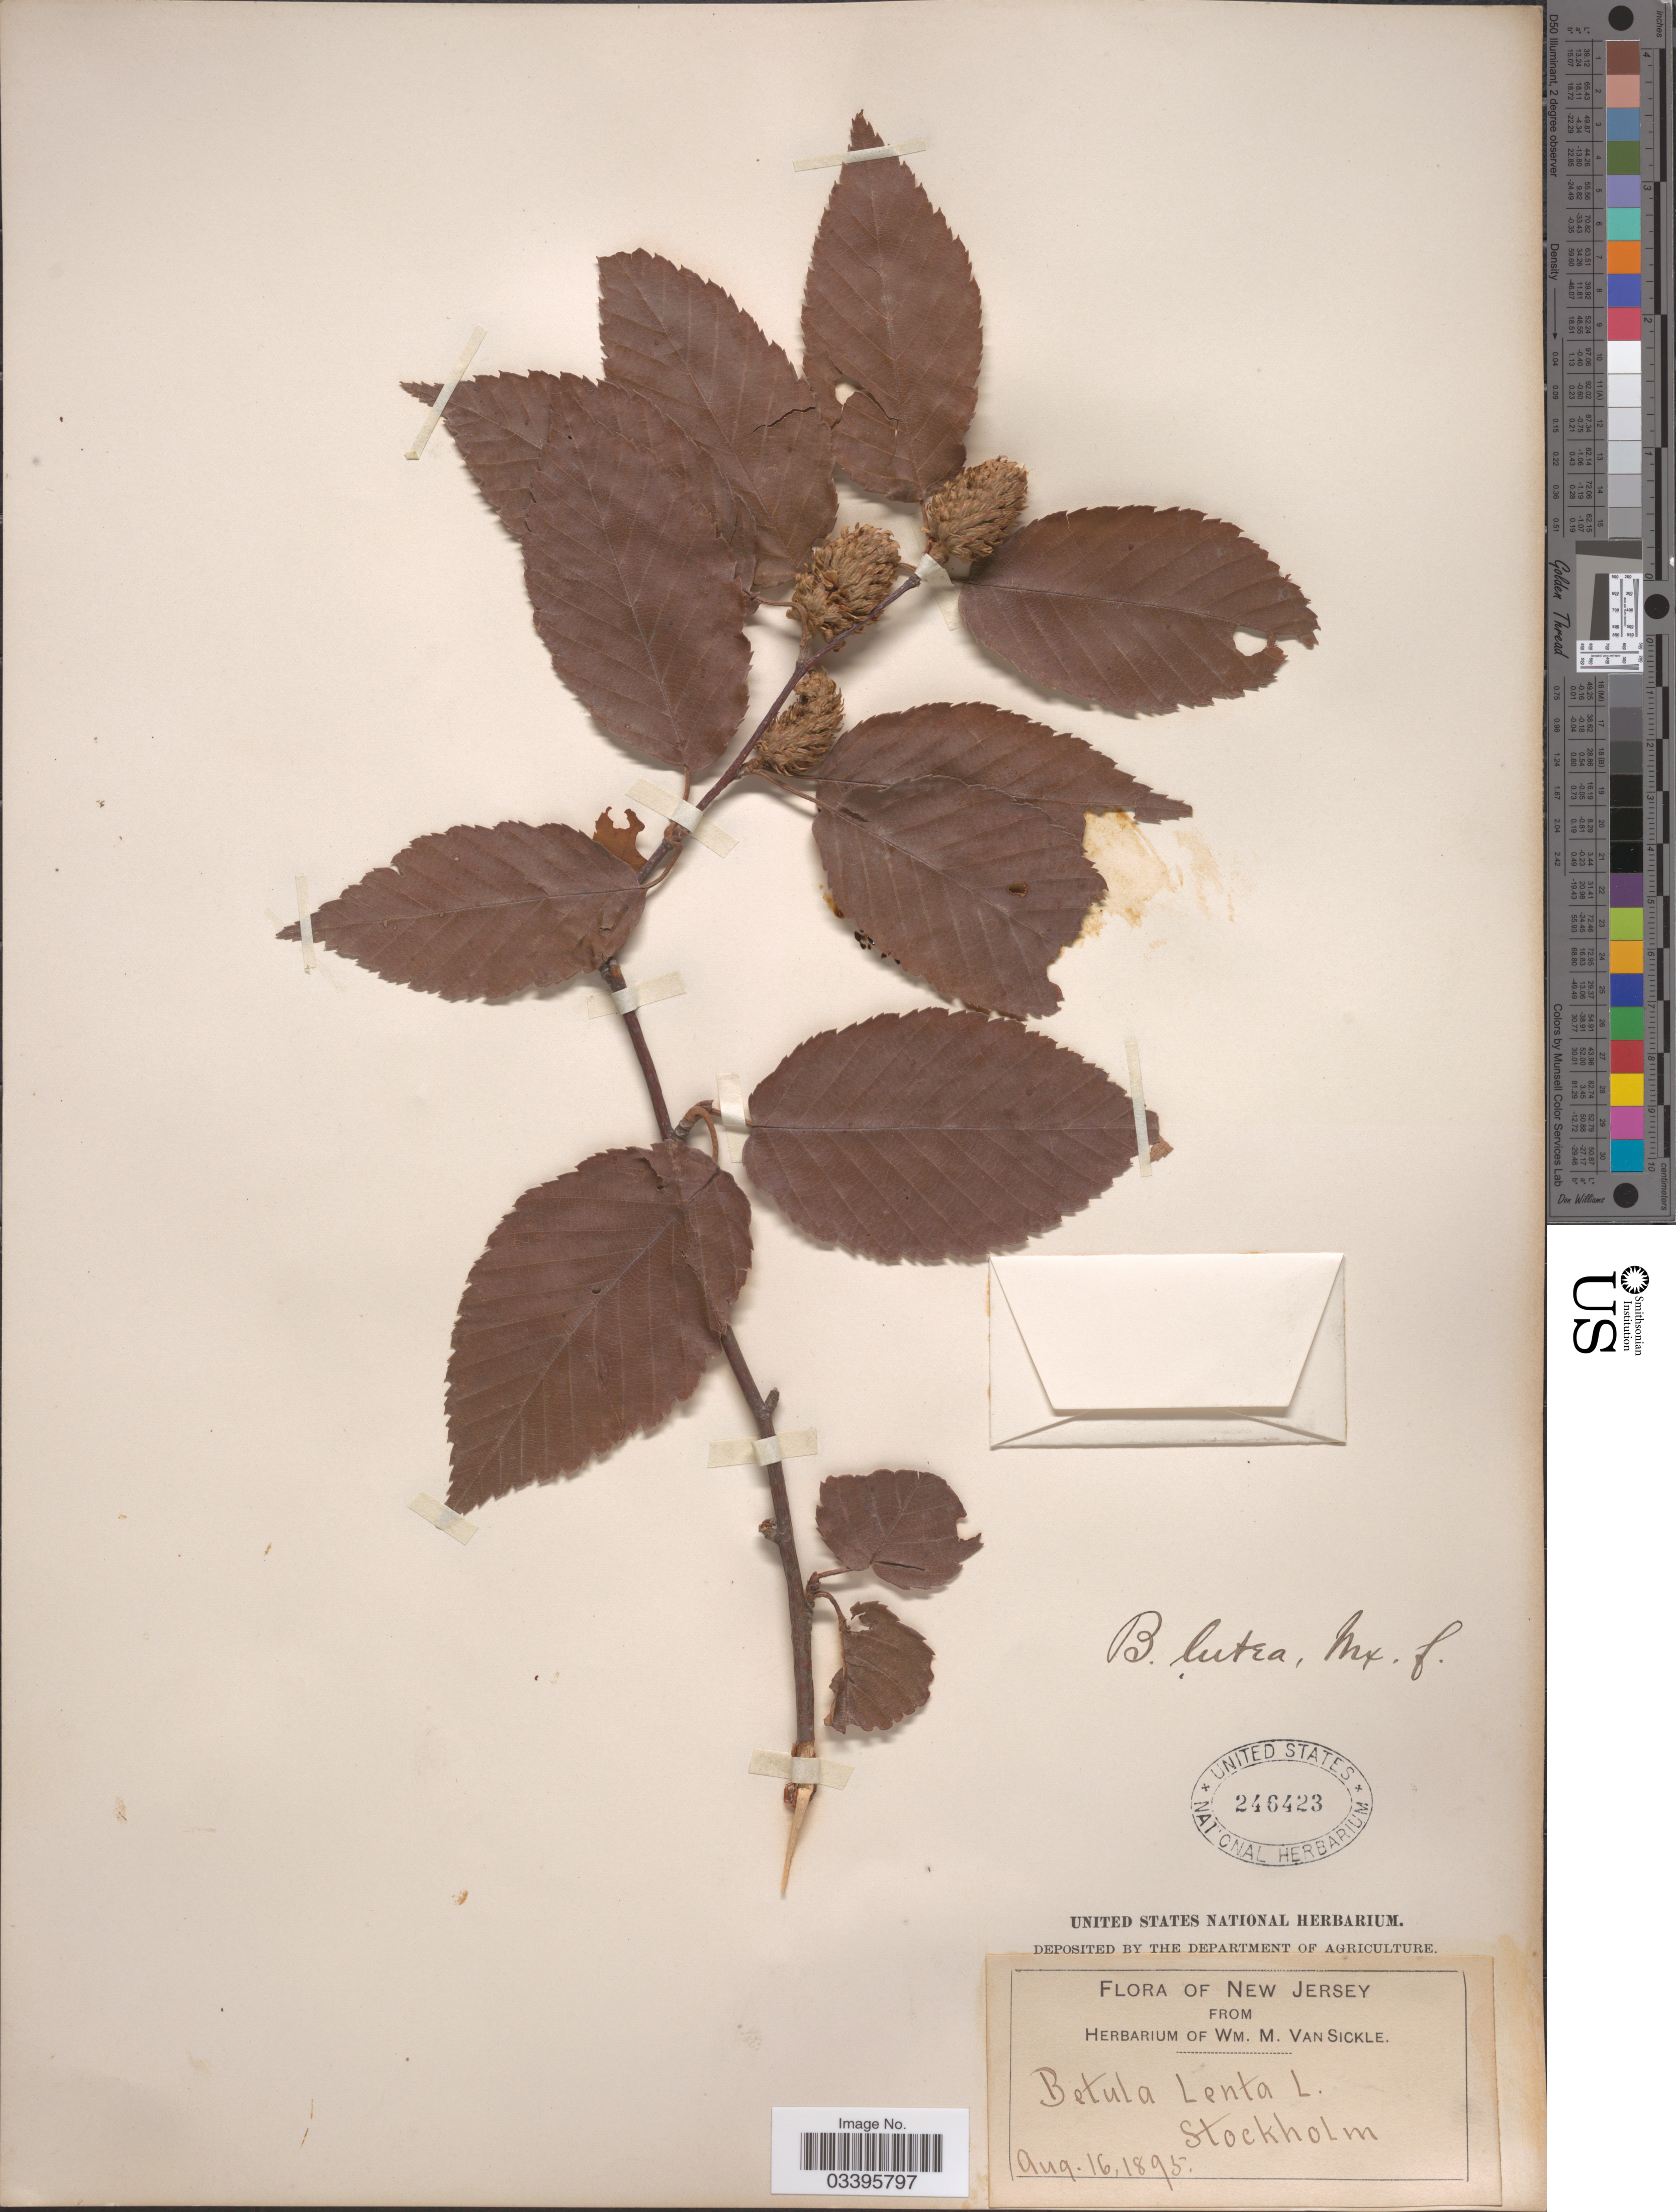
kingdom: Plantae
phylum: Tracheophyta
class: Magnoliopsida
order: Fagales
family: Betulaceae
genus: Betula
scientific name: Betula lutea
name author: F. Michx.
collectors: ex herb. Wm. M. Van Sickle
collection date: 1895-08-16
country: United States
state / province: New Jersey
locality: Stockholm.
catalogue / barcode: US 246423